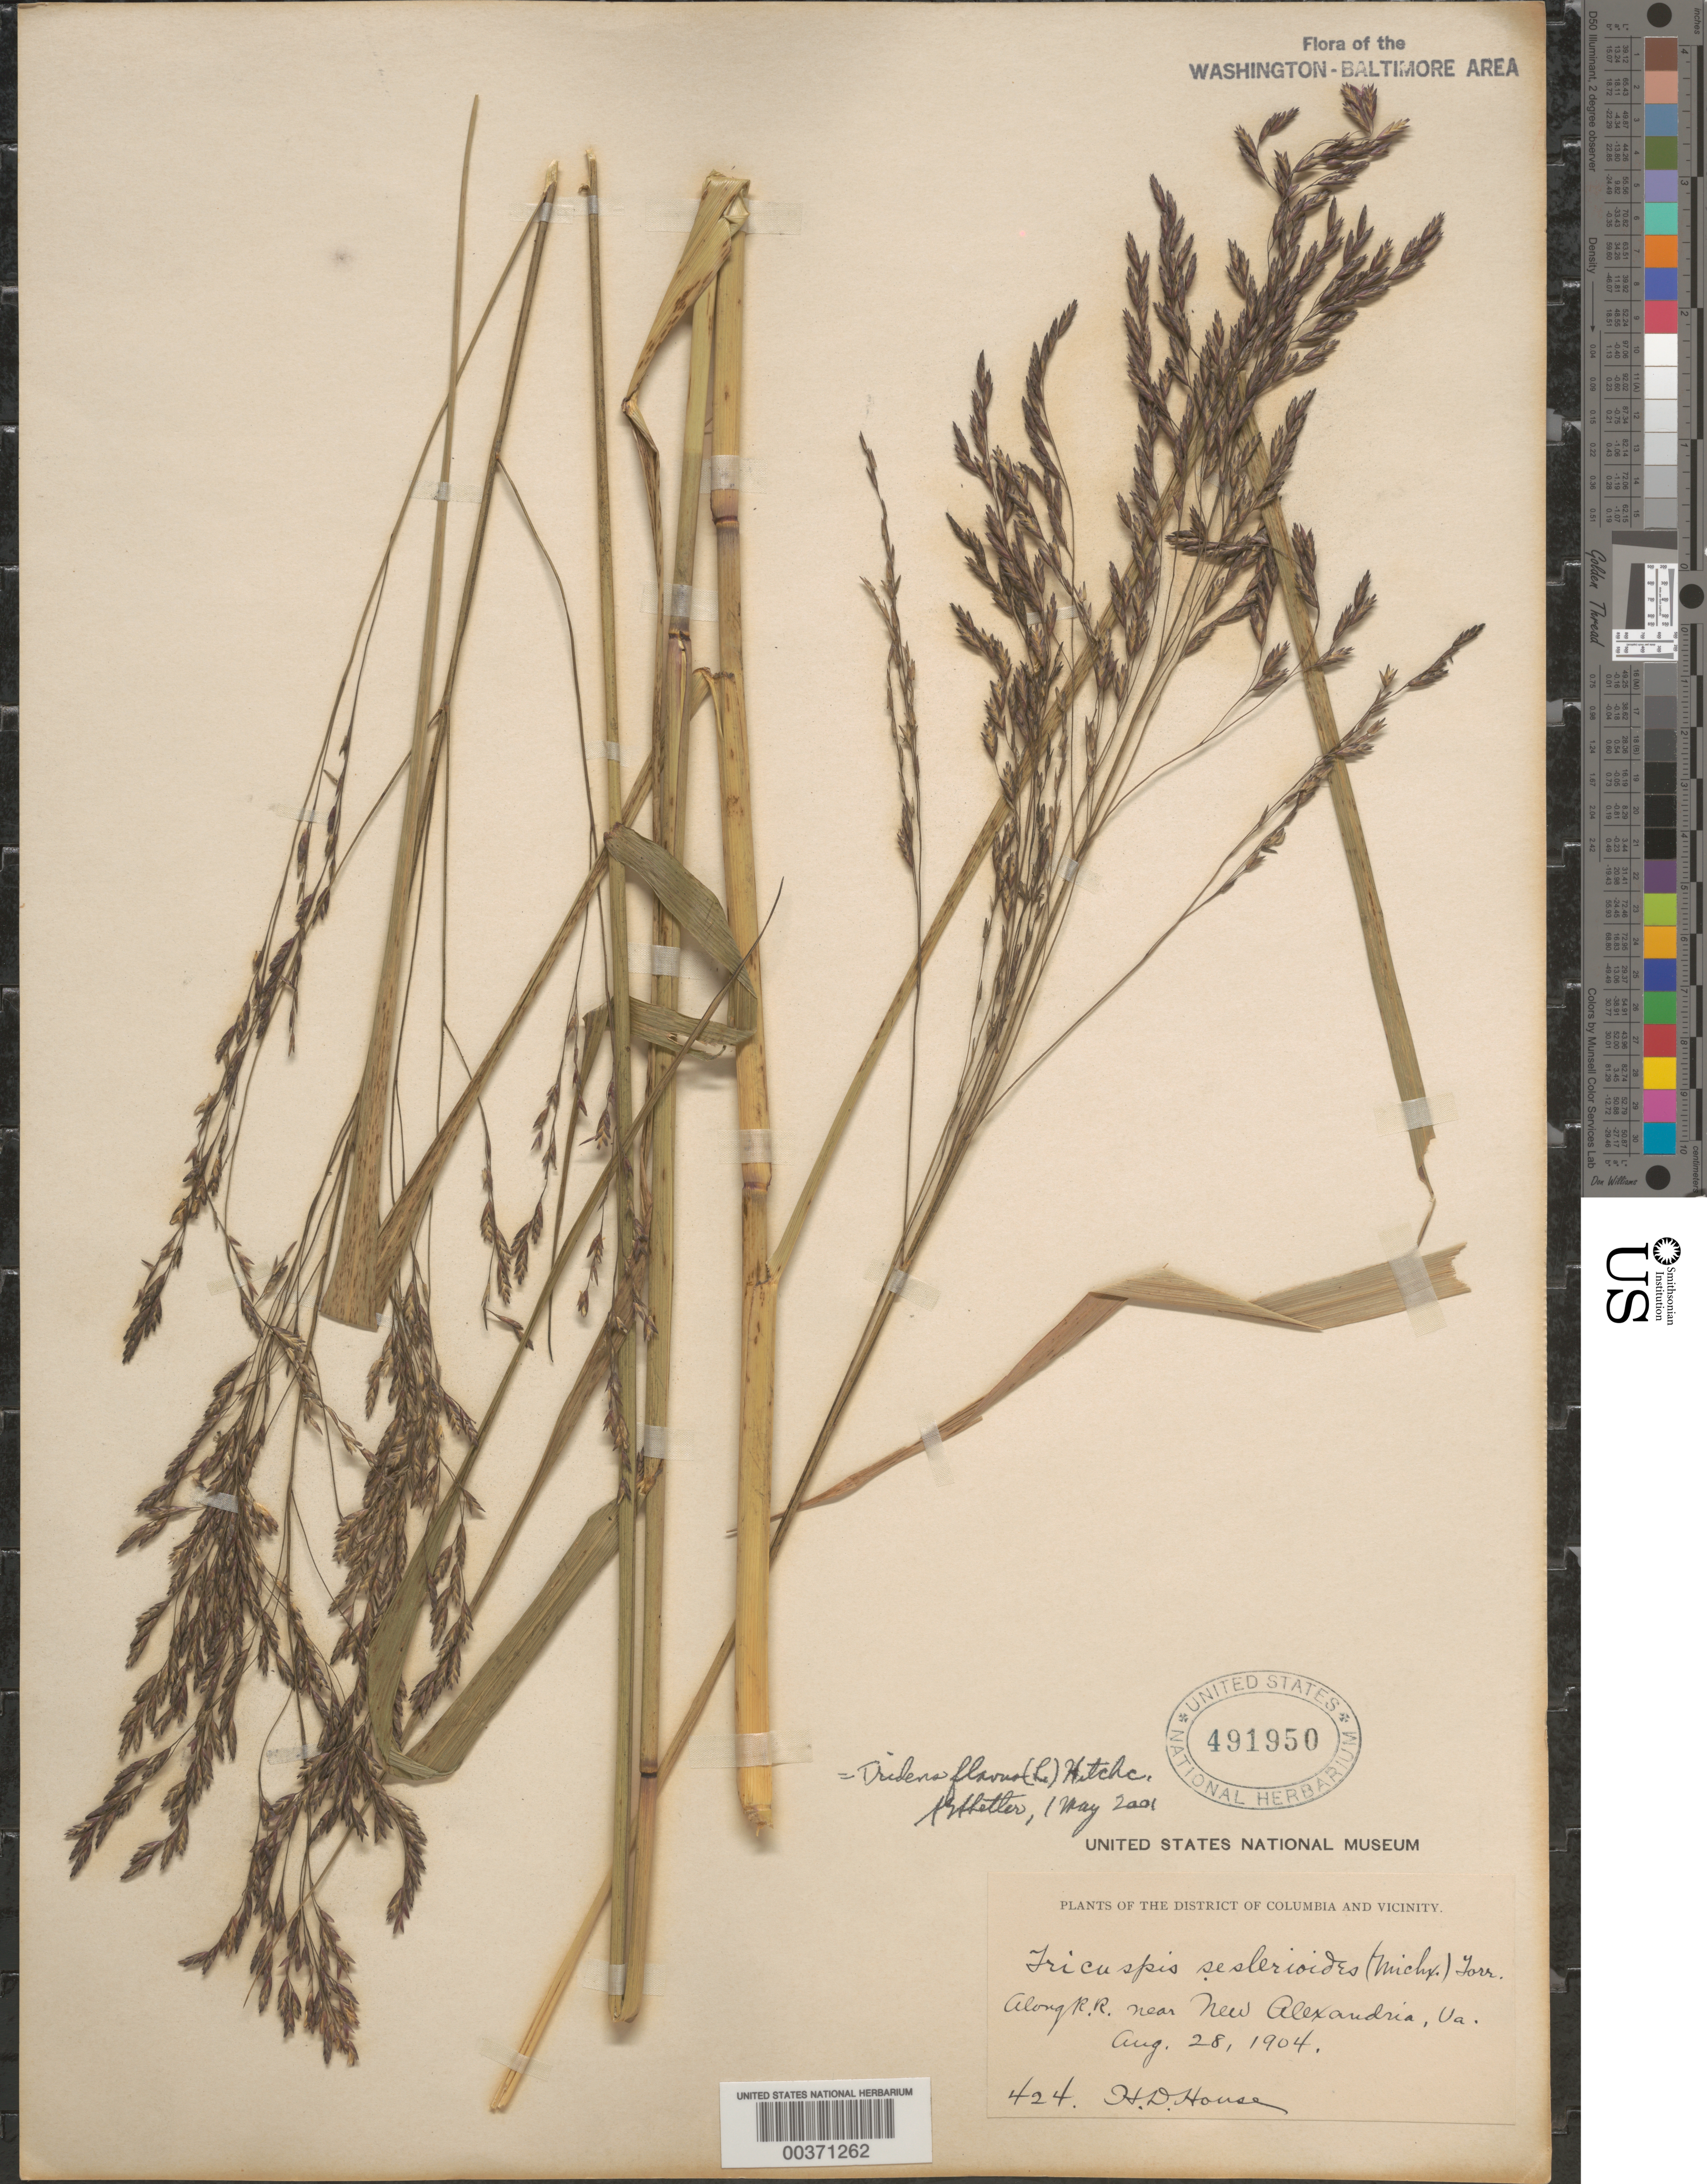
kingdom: Plantae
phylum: Tracheophyta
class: Liliopsida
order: Poales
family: Poaceae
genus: Tridens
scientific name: Tridens flavus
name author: (L.) Hitchc.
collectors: H. D. House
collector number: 424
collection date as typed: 28 Aug 1904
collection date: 1904-08-28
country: United States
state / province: Virginia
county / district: Fairfax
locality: New Alexandria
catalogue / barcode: US 491950